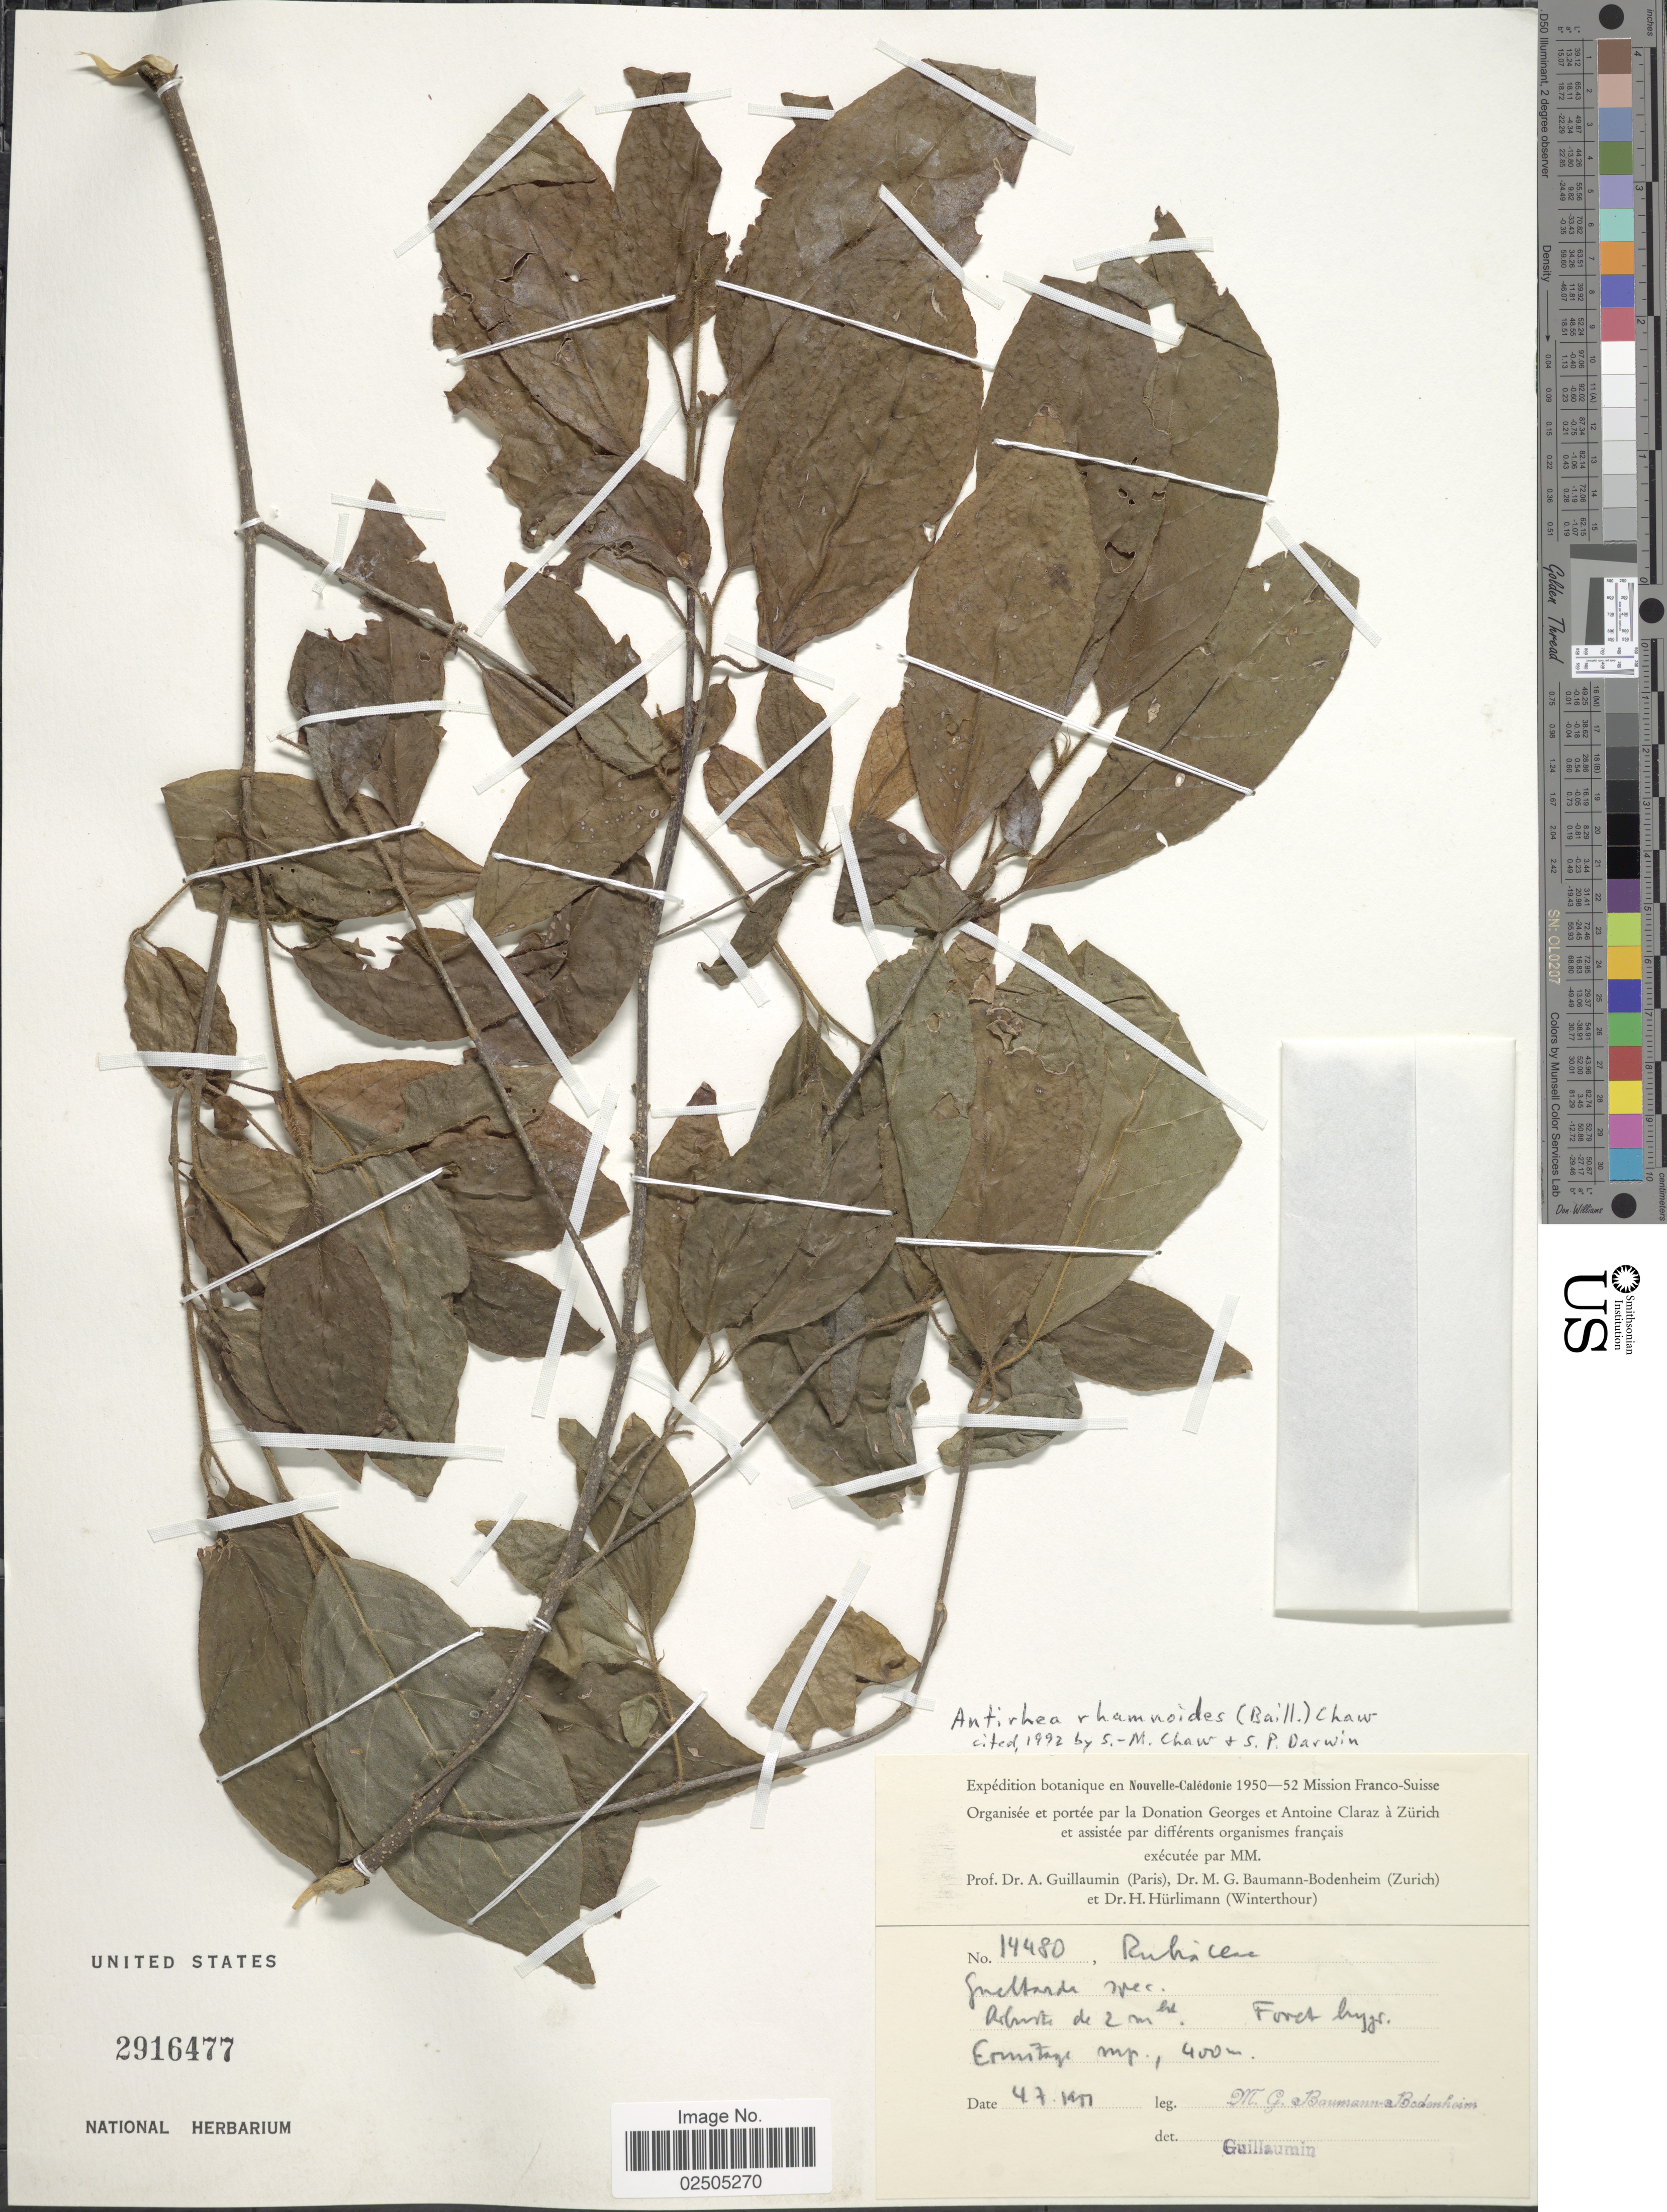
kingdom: Plantae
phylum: Tracheophyta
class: Magnoliopsida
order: Gentianales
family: Rubiaceae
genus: Antirhea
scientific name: Antirhea rhamnoides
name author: (Baill.) Chaw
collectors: M. G. Baumann-Bodenheim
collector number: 14480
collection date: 1950-07-04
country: New Caledonia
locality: Nouvelle Caledonie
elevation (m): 400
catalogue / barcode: US 2916477